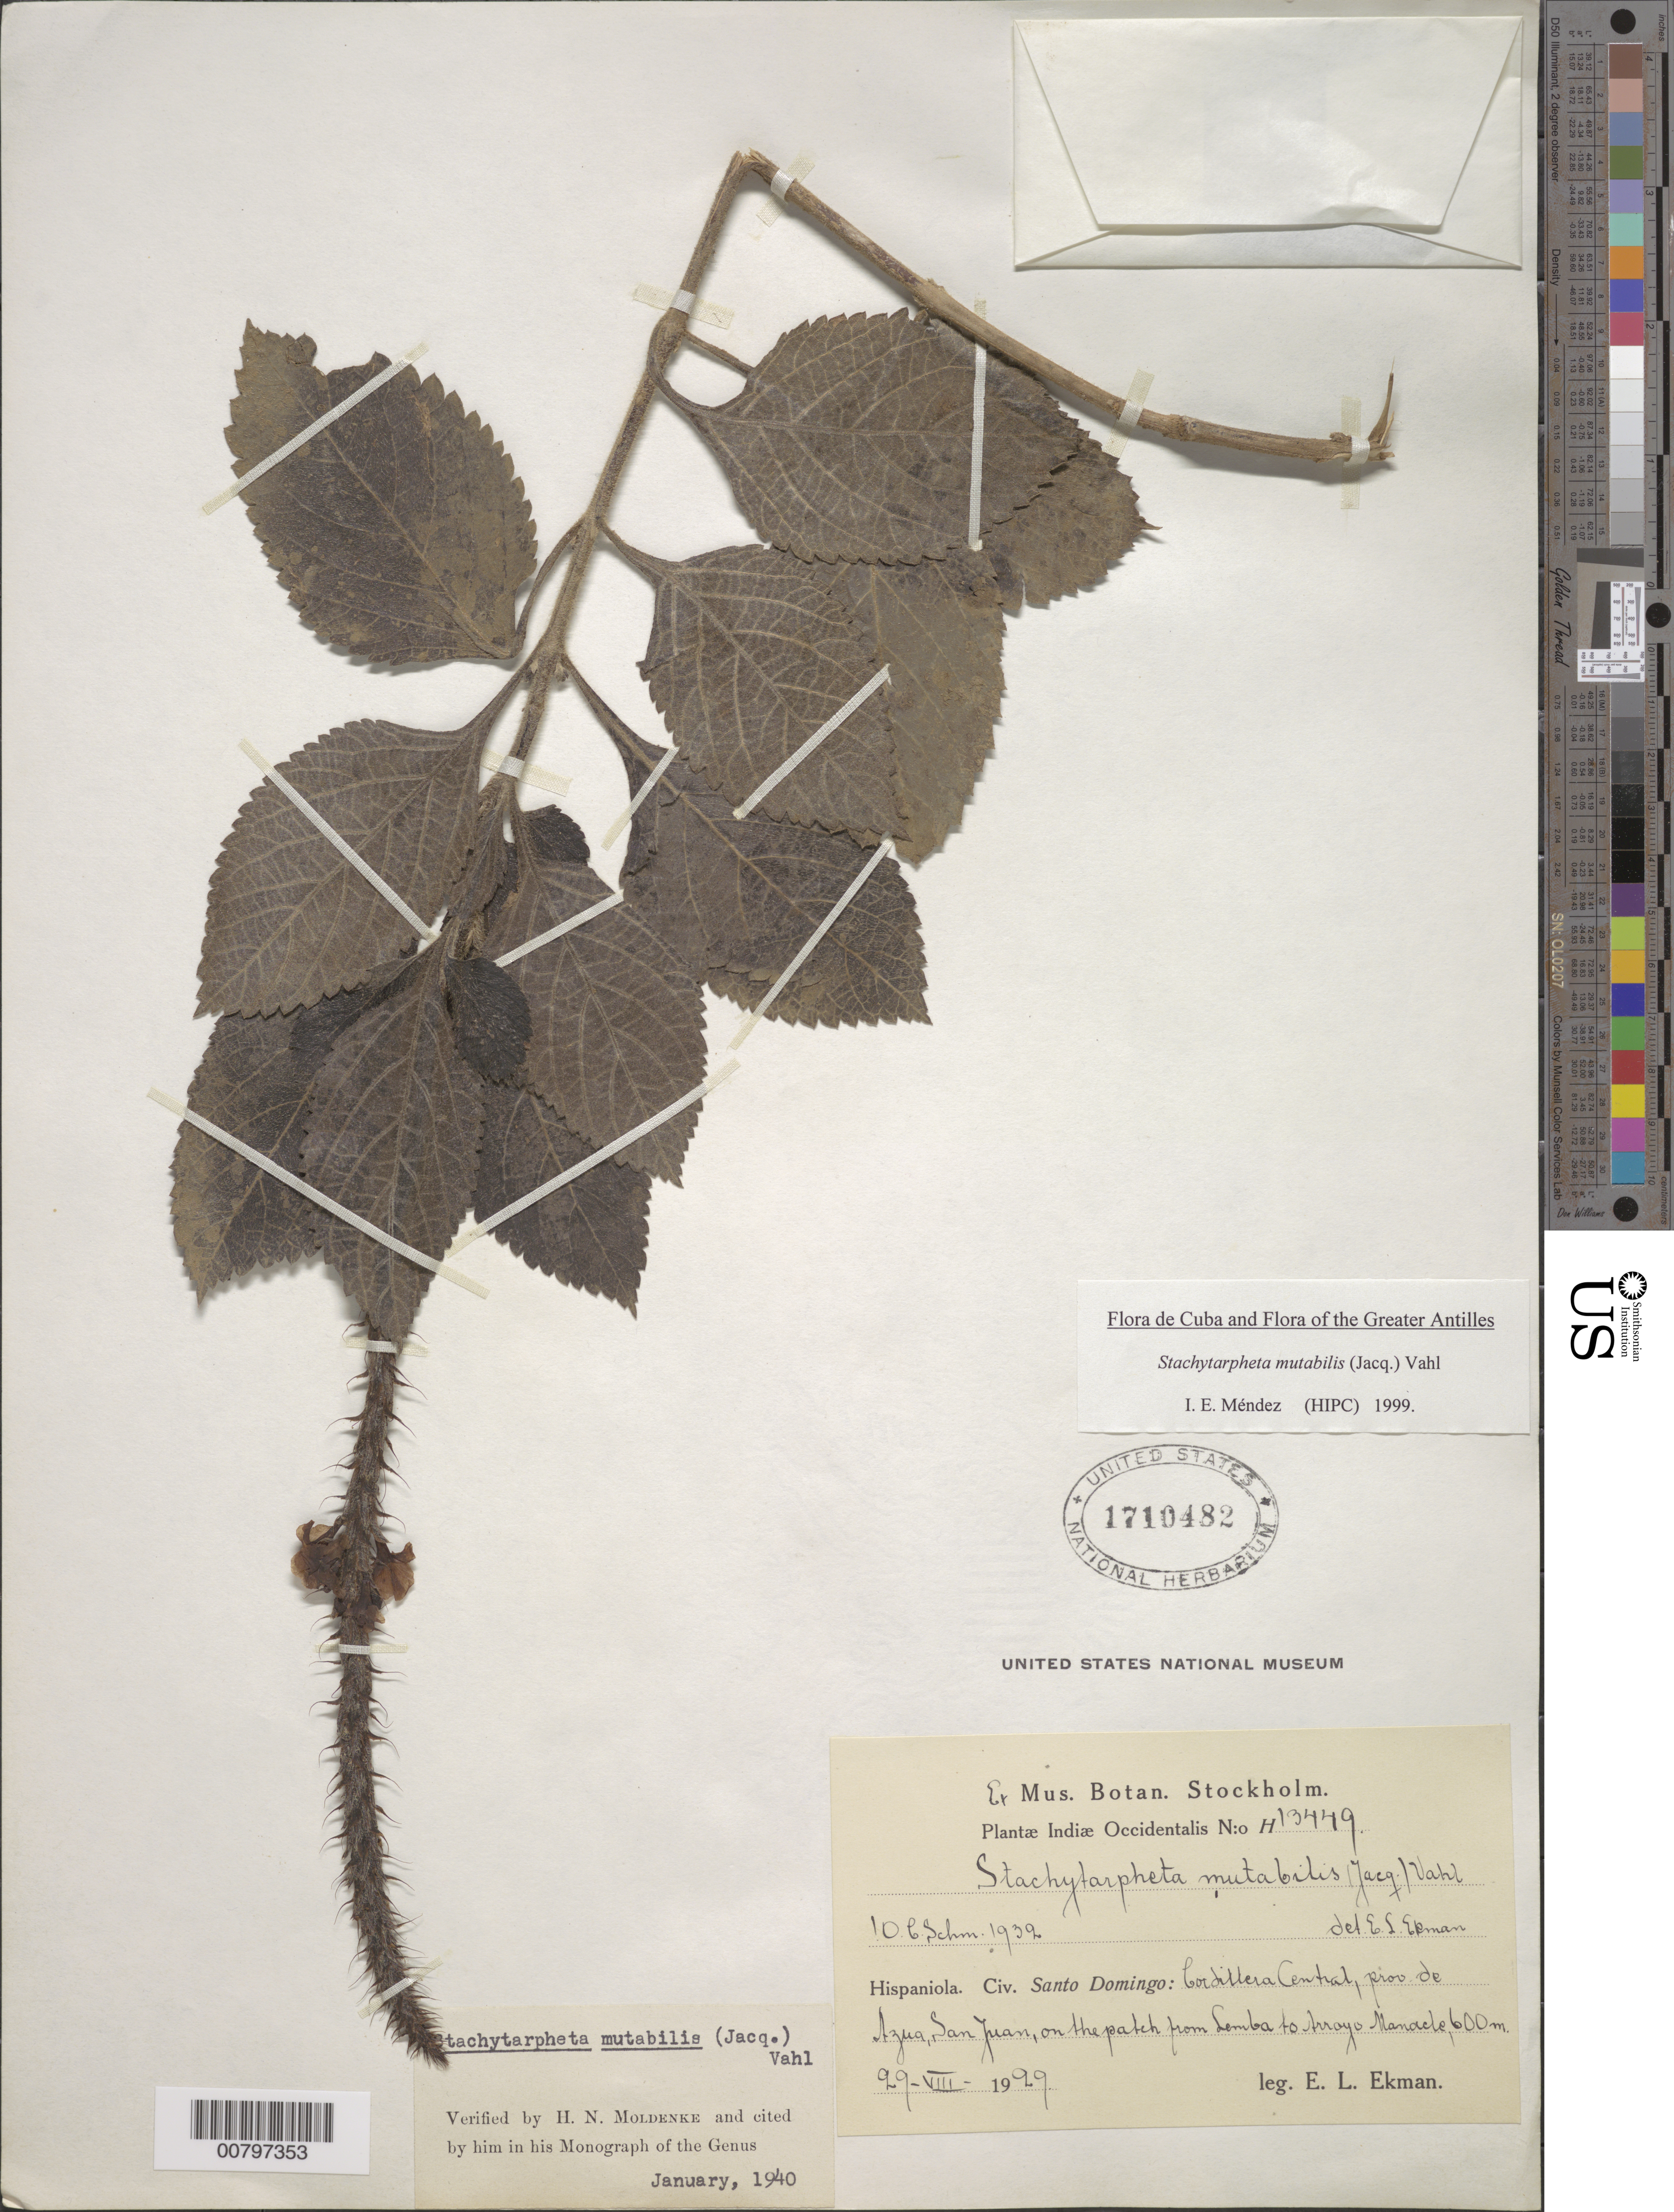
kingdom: Plantae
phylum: Tracheophyta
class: Magnoliopsida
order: Lamiales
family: Verbenaceae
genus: Stachytarpheta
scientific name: Stachytarpheta mutabilis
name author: (Jacq.) Vahl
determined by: Méndez, Isidro E., (HIPC)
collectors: E. L. Ekman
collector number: H 13449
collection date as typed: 29 Aug 1929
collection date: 1929-08-29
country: Dominican Republic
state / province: Azua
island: Hispaniola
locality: Cordillera Central, San Juan, on the patch from Lemba to Arroyao Manacle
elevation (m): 600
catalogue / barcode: US 1710482